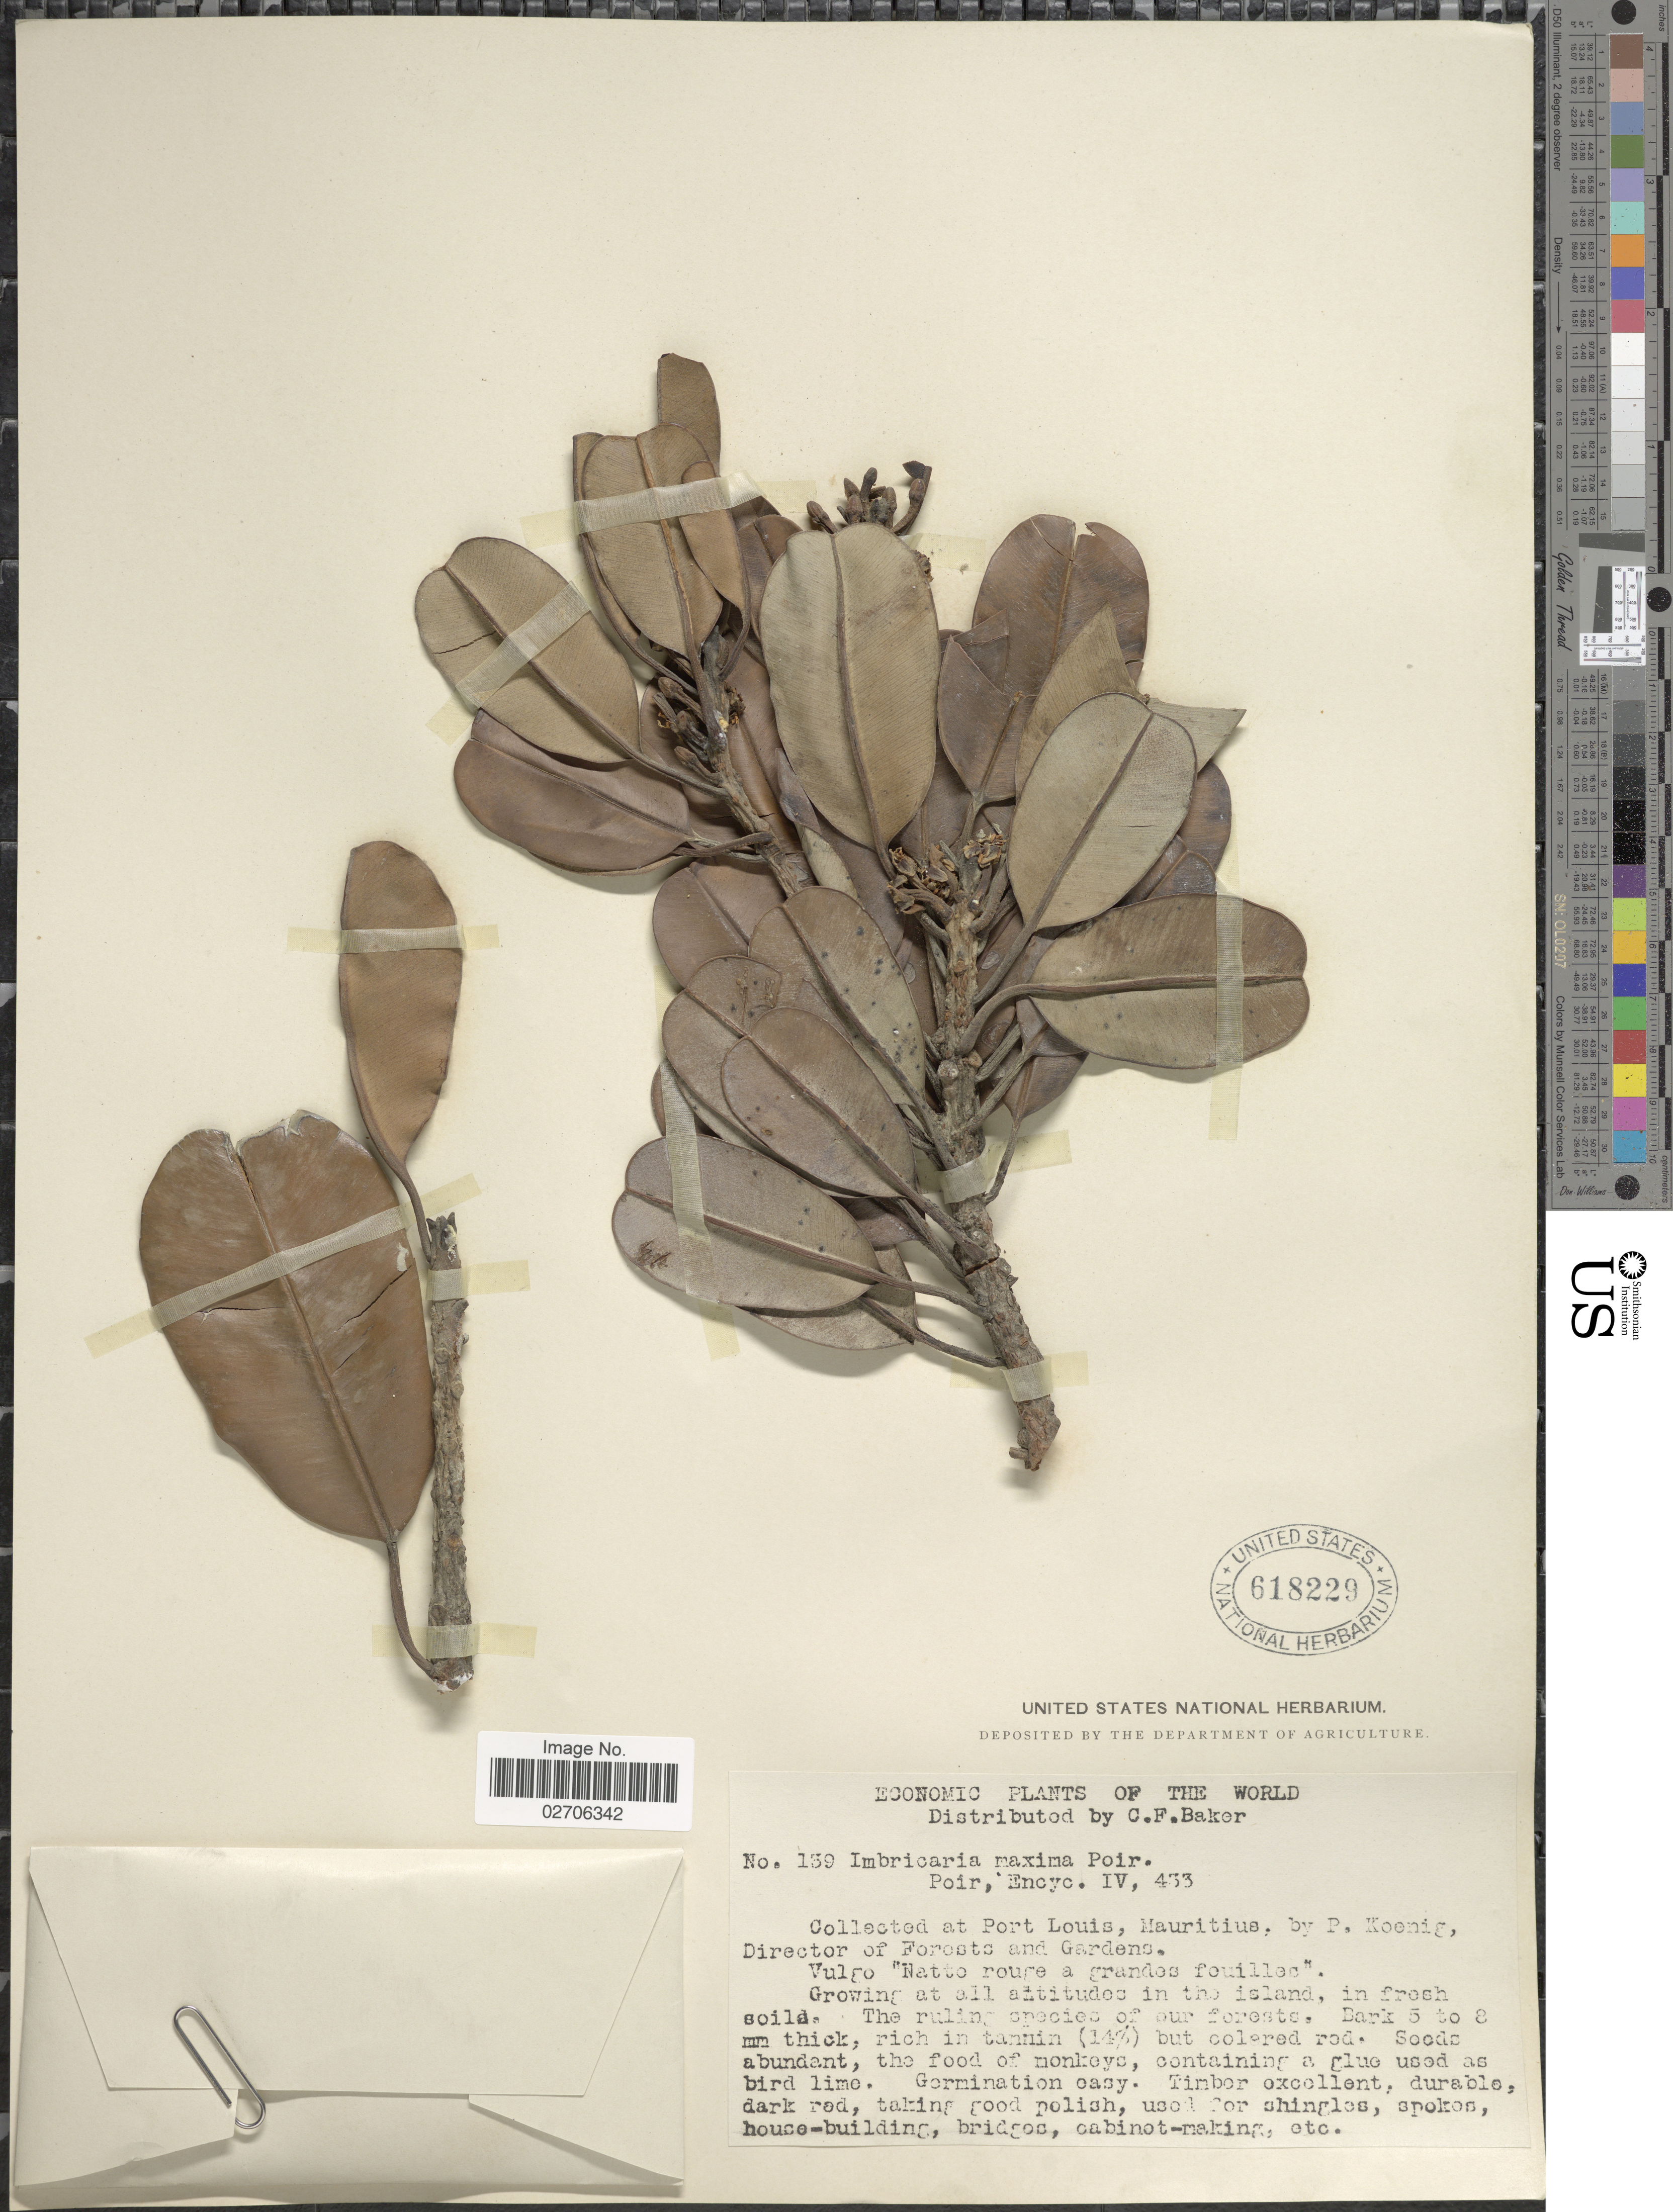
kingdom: Plantae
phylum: Tracheophyta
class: Magnoliopsida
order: Ericales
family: Sapotaceae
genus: Mimusops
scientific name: Mimusops maxima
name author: (Poir.) R.E. Vaughan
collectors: P. Koenig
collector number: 159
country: Mauritius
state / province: Port Louis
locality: The World.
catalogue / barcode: US 618229